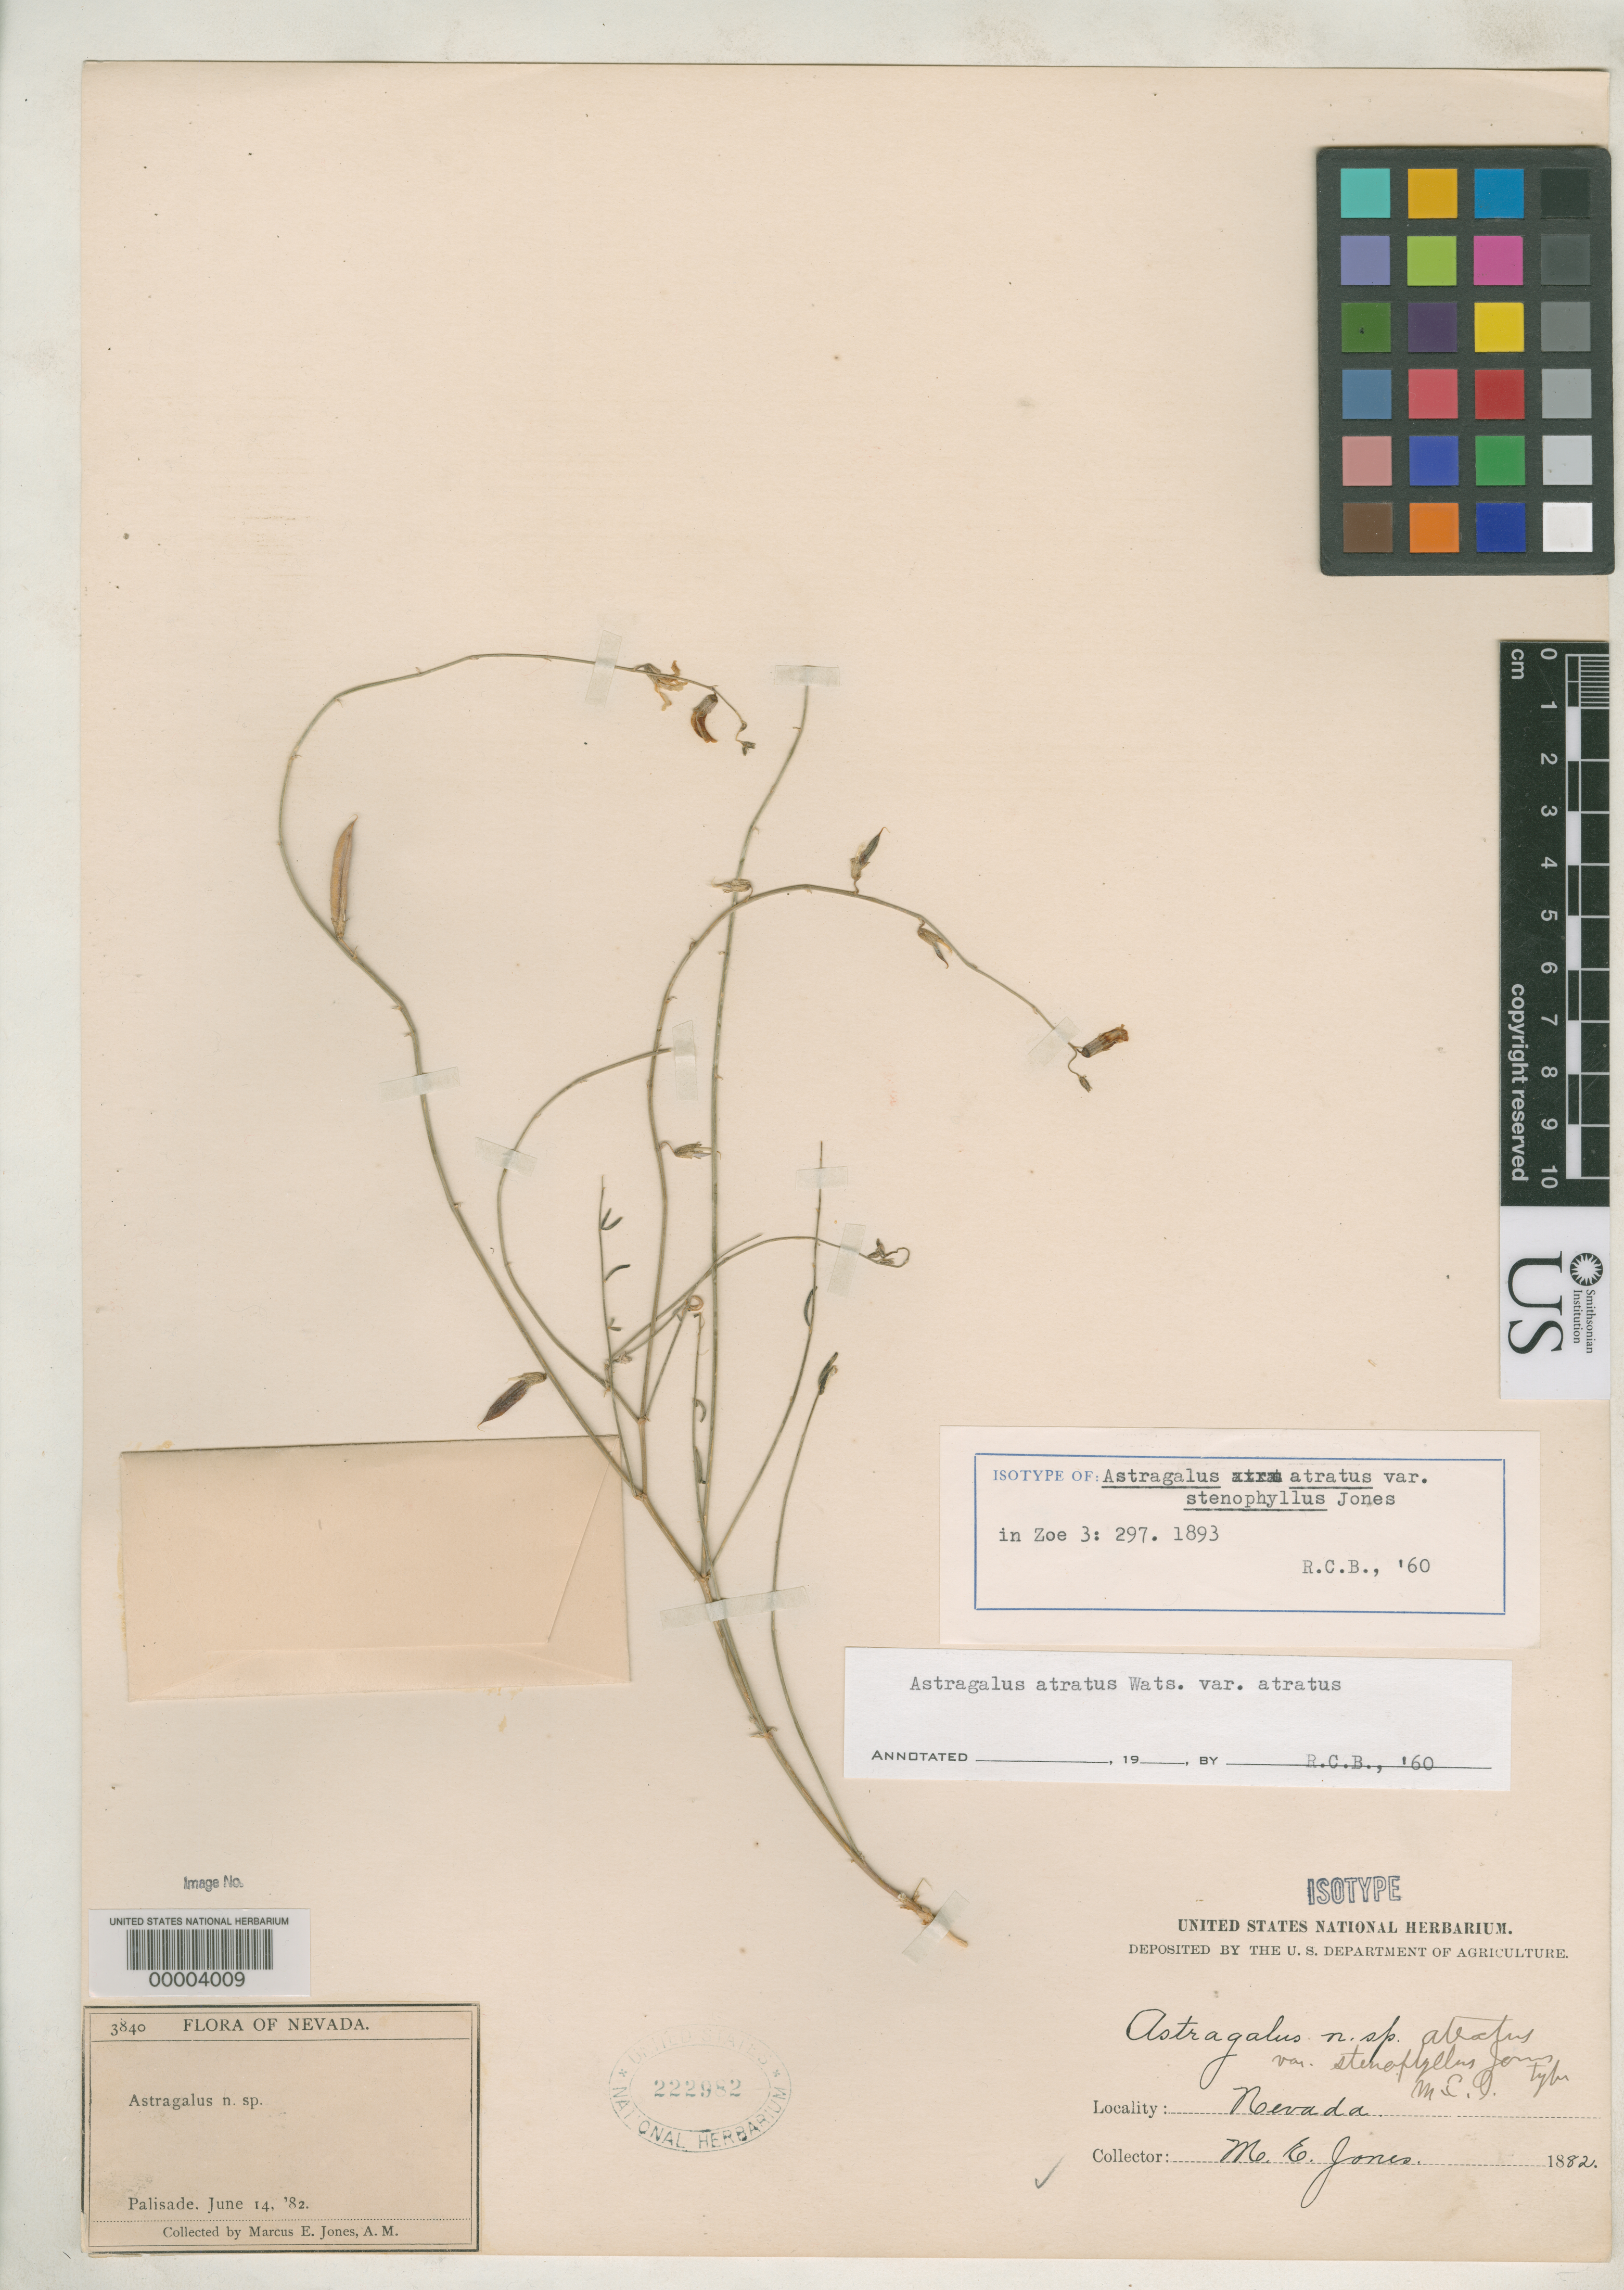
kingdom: Plantae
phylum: Tracheophyta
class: Magnoliopsida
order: Fabales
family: Fabaceae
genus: Astragalus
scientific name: Astragalus atratus var. stenophyllus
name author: M.E. Jones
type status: Isotype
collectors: M. E. Jones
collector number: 3840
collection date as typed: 14 Jun 1882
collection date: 1882-06-14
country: United States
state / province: Nevada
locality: Palisade.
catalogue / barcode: US 222982